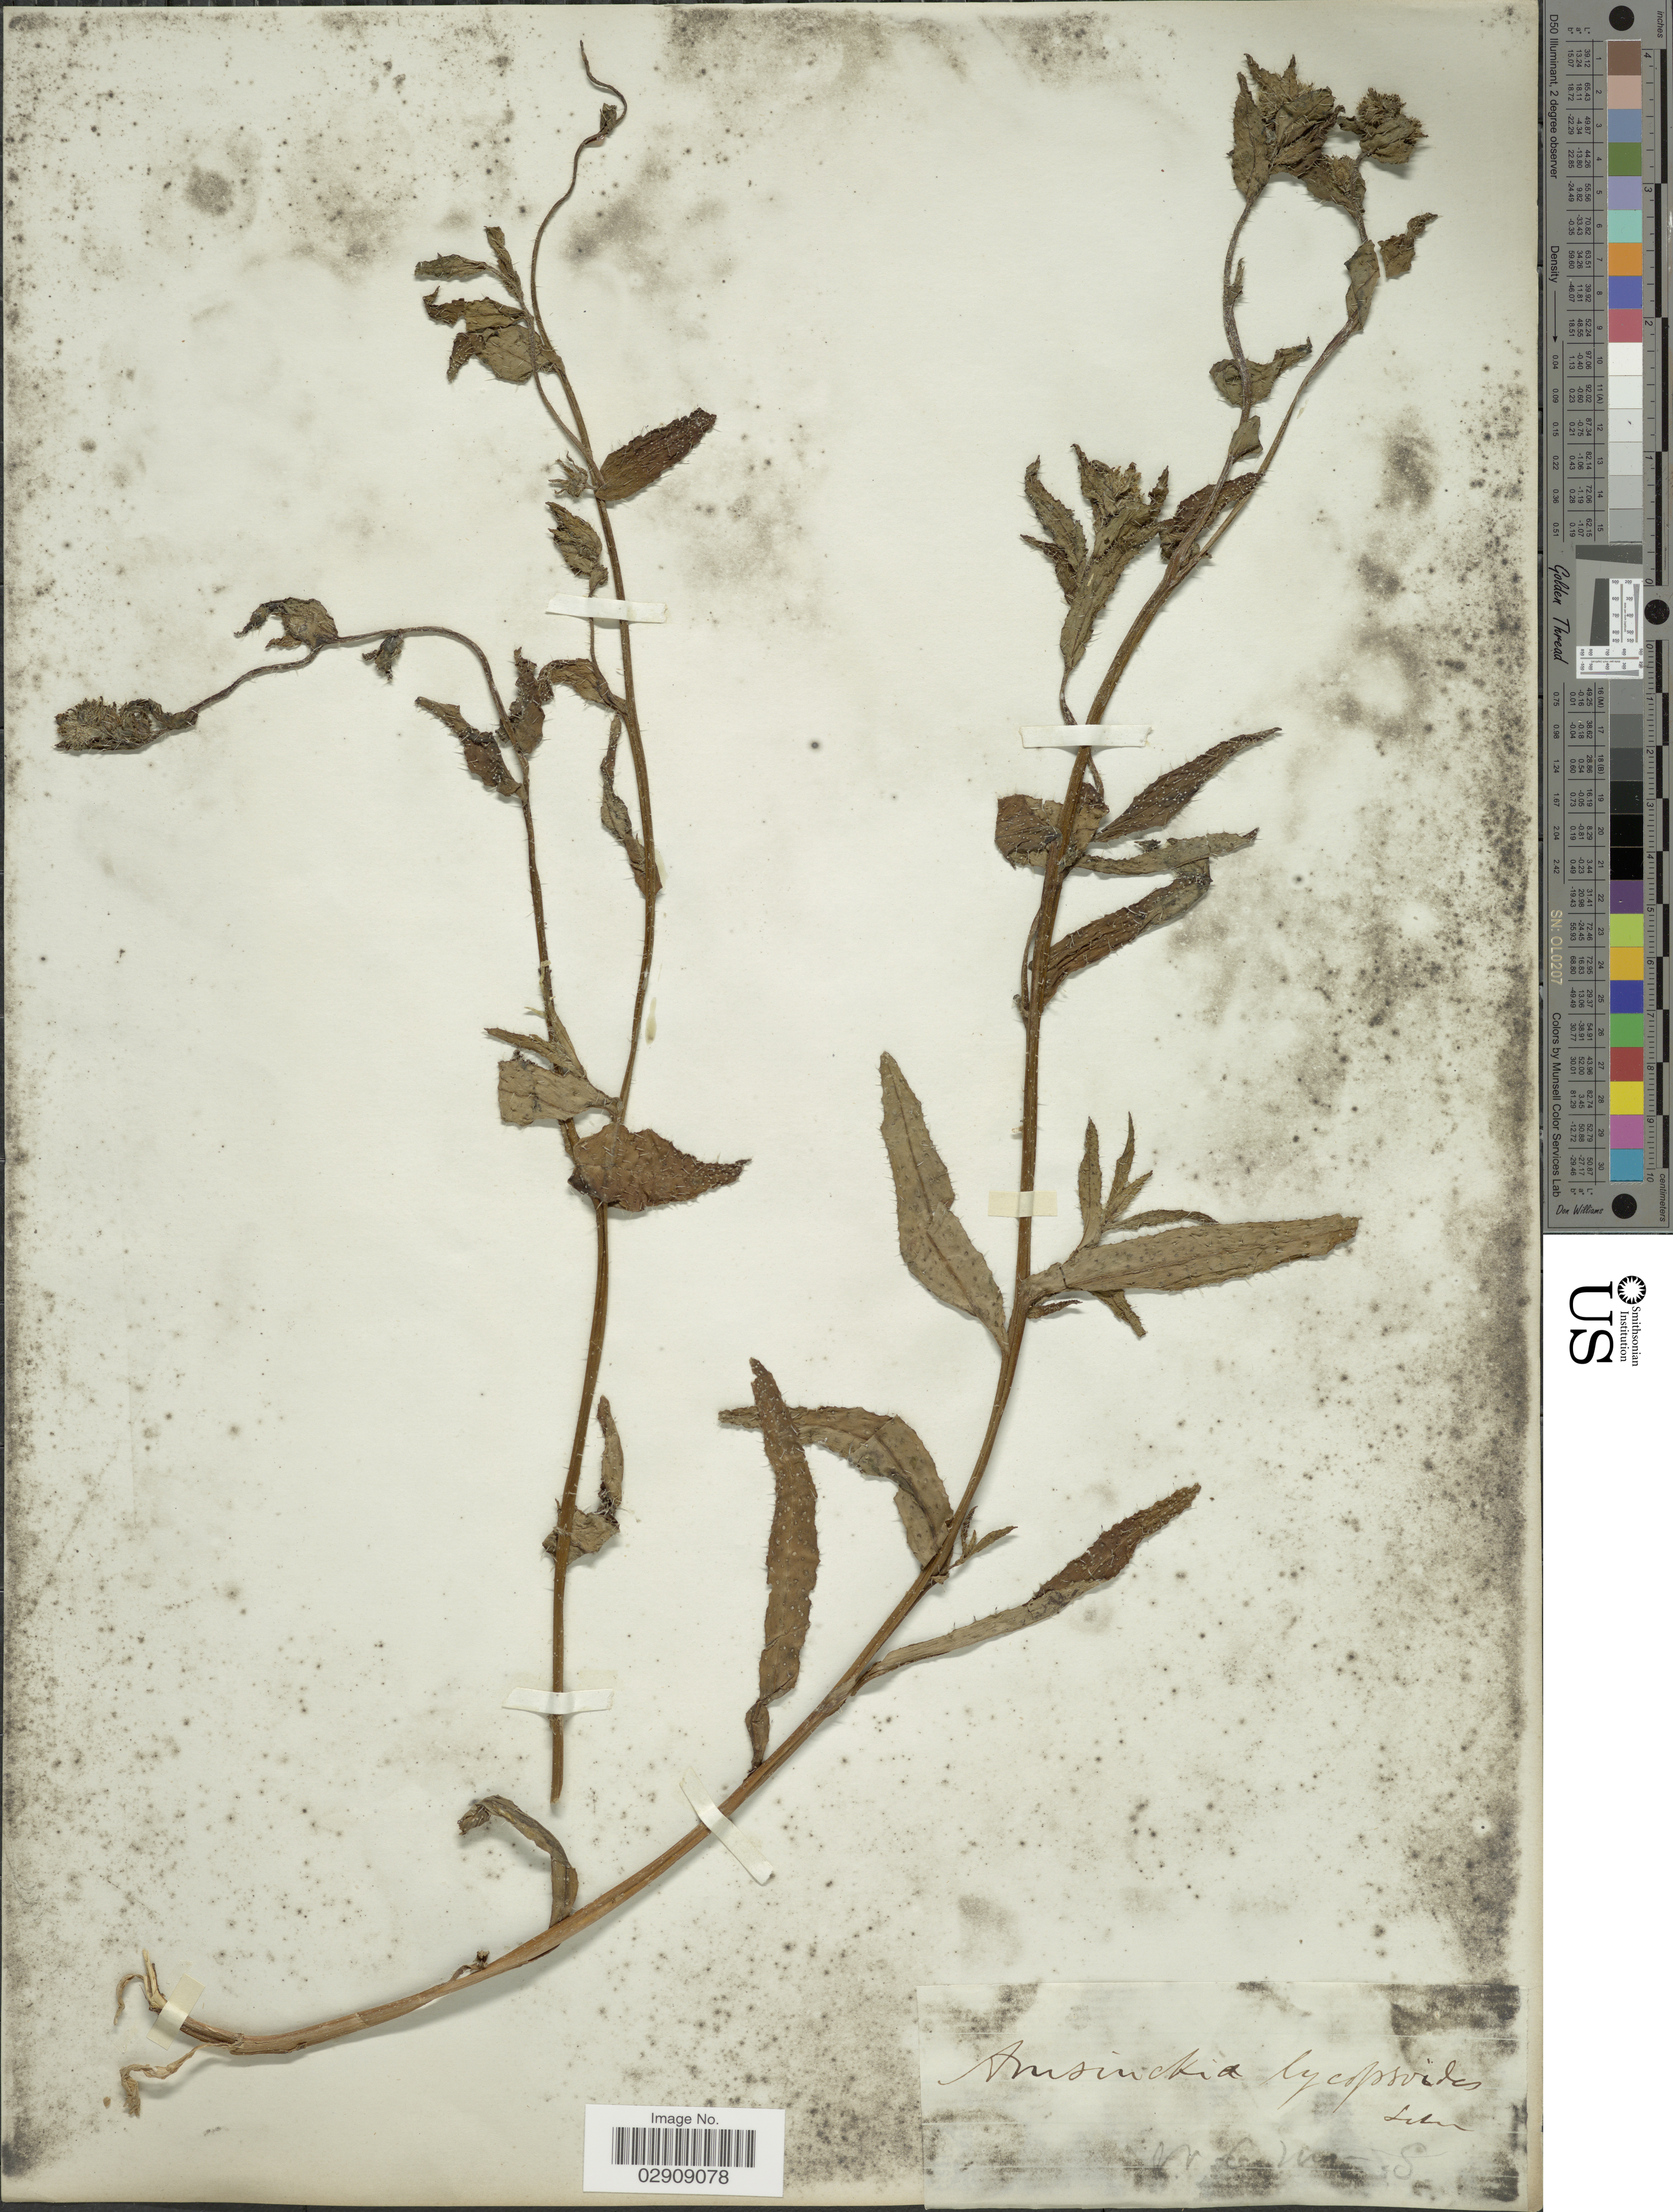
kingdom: Plantae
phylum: Tracheophyta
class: Magnoliopsida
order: Boraginales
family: Boraginaceae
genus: Amsinckia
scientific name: Amsinckia lycopsoides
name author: Lehm.